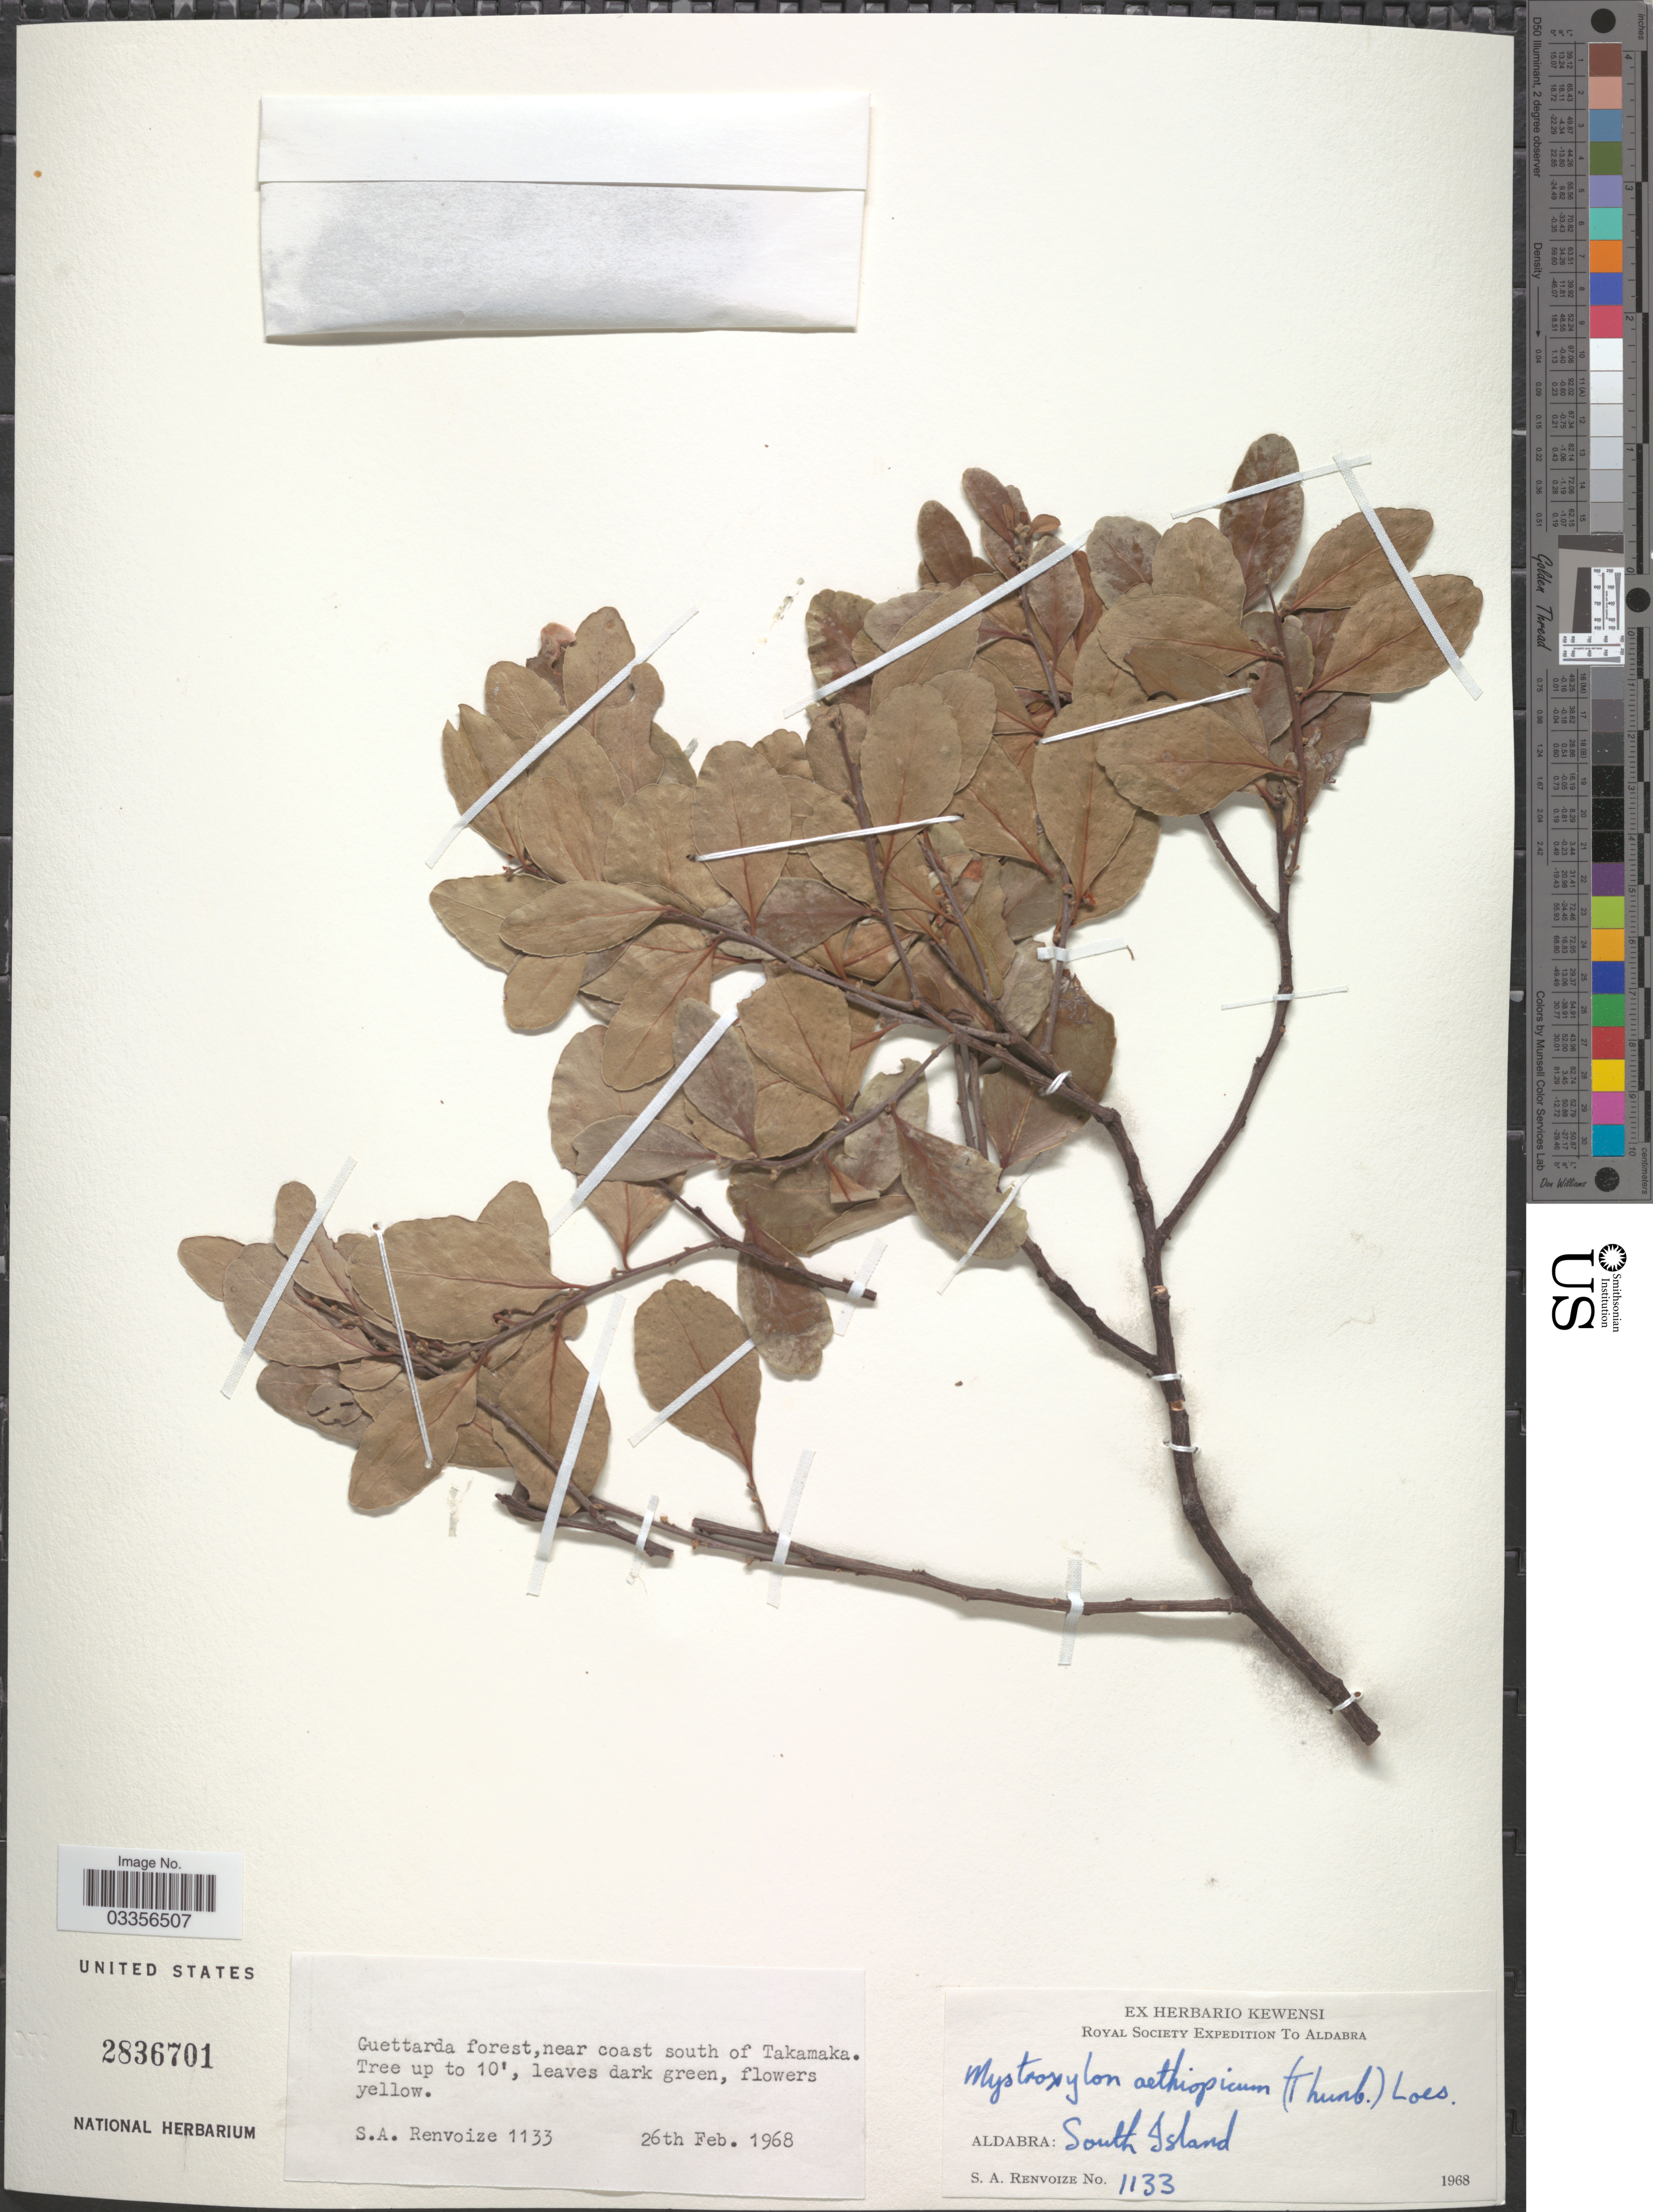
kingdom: Plantae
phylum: Tracheophyta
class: Magnoliopsida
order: Celastrales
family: Celastraceae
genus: Mystroxylon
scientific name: Mystroxylon aethiopicum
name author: (Thunb.) Loes.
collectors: S. A. Renvoize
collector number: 1133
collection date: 1968-02-26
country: Seychelles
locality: Guettarda forest, near coast south of Takamaka, Aldabra: South Island.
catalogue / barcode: US 2836701